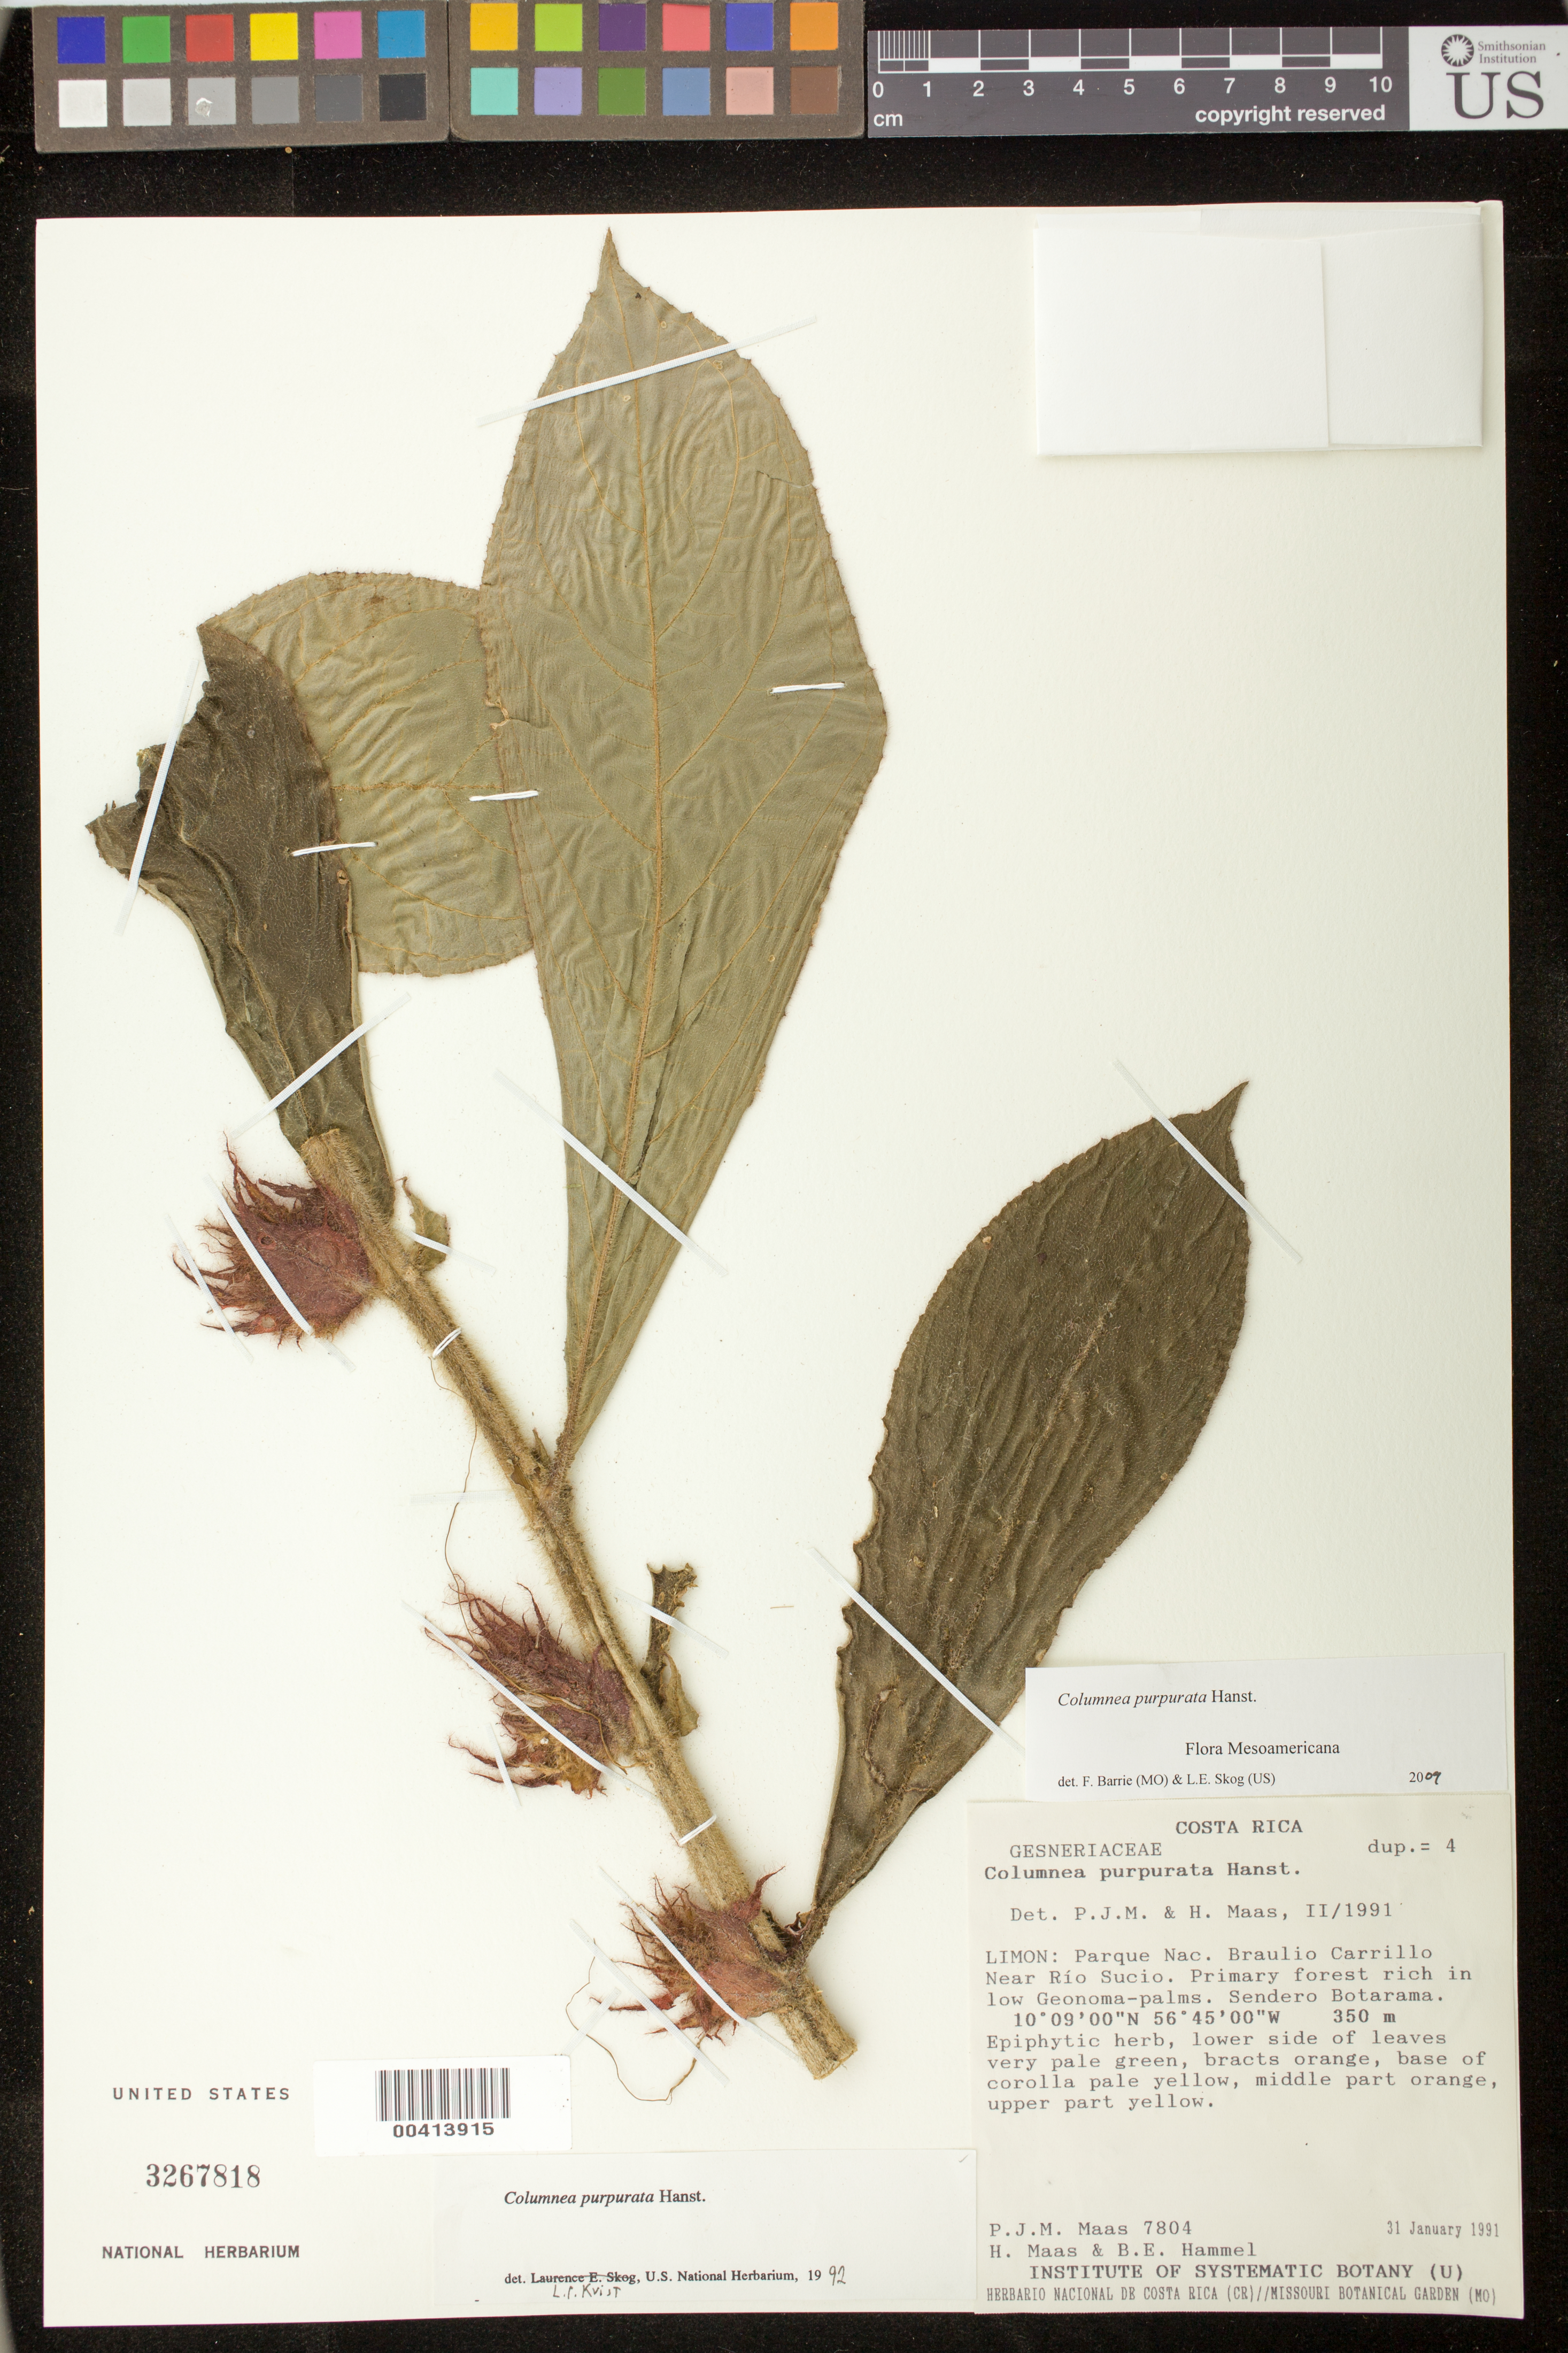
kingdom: Plantae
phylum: Tracheophyta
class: Magnoliopsida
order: Lamiales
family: Gesneriaceae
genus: Columnea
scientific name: Columnea purpurata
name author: Hanst.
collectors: P. Maas, H. Maas & B. Hammel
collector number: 7804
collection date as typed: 31 Jan 1991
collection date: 1991-01-31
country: Costa Rica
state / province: Limón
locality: Braulio Carrillo National Park, near Rio Sucio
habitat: primary forest rich in low Geonoma-palms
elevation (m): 350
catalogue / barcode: US 3267818